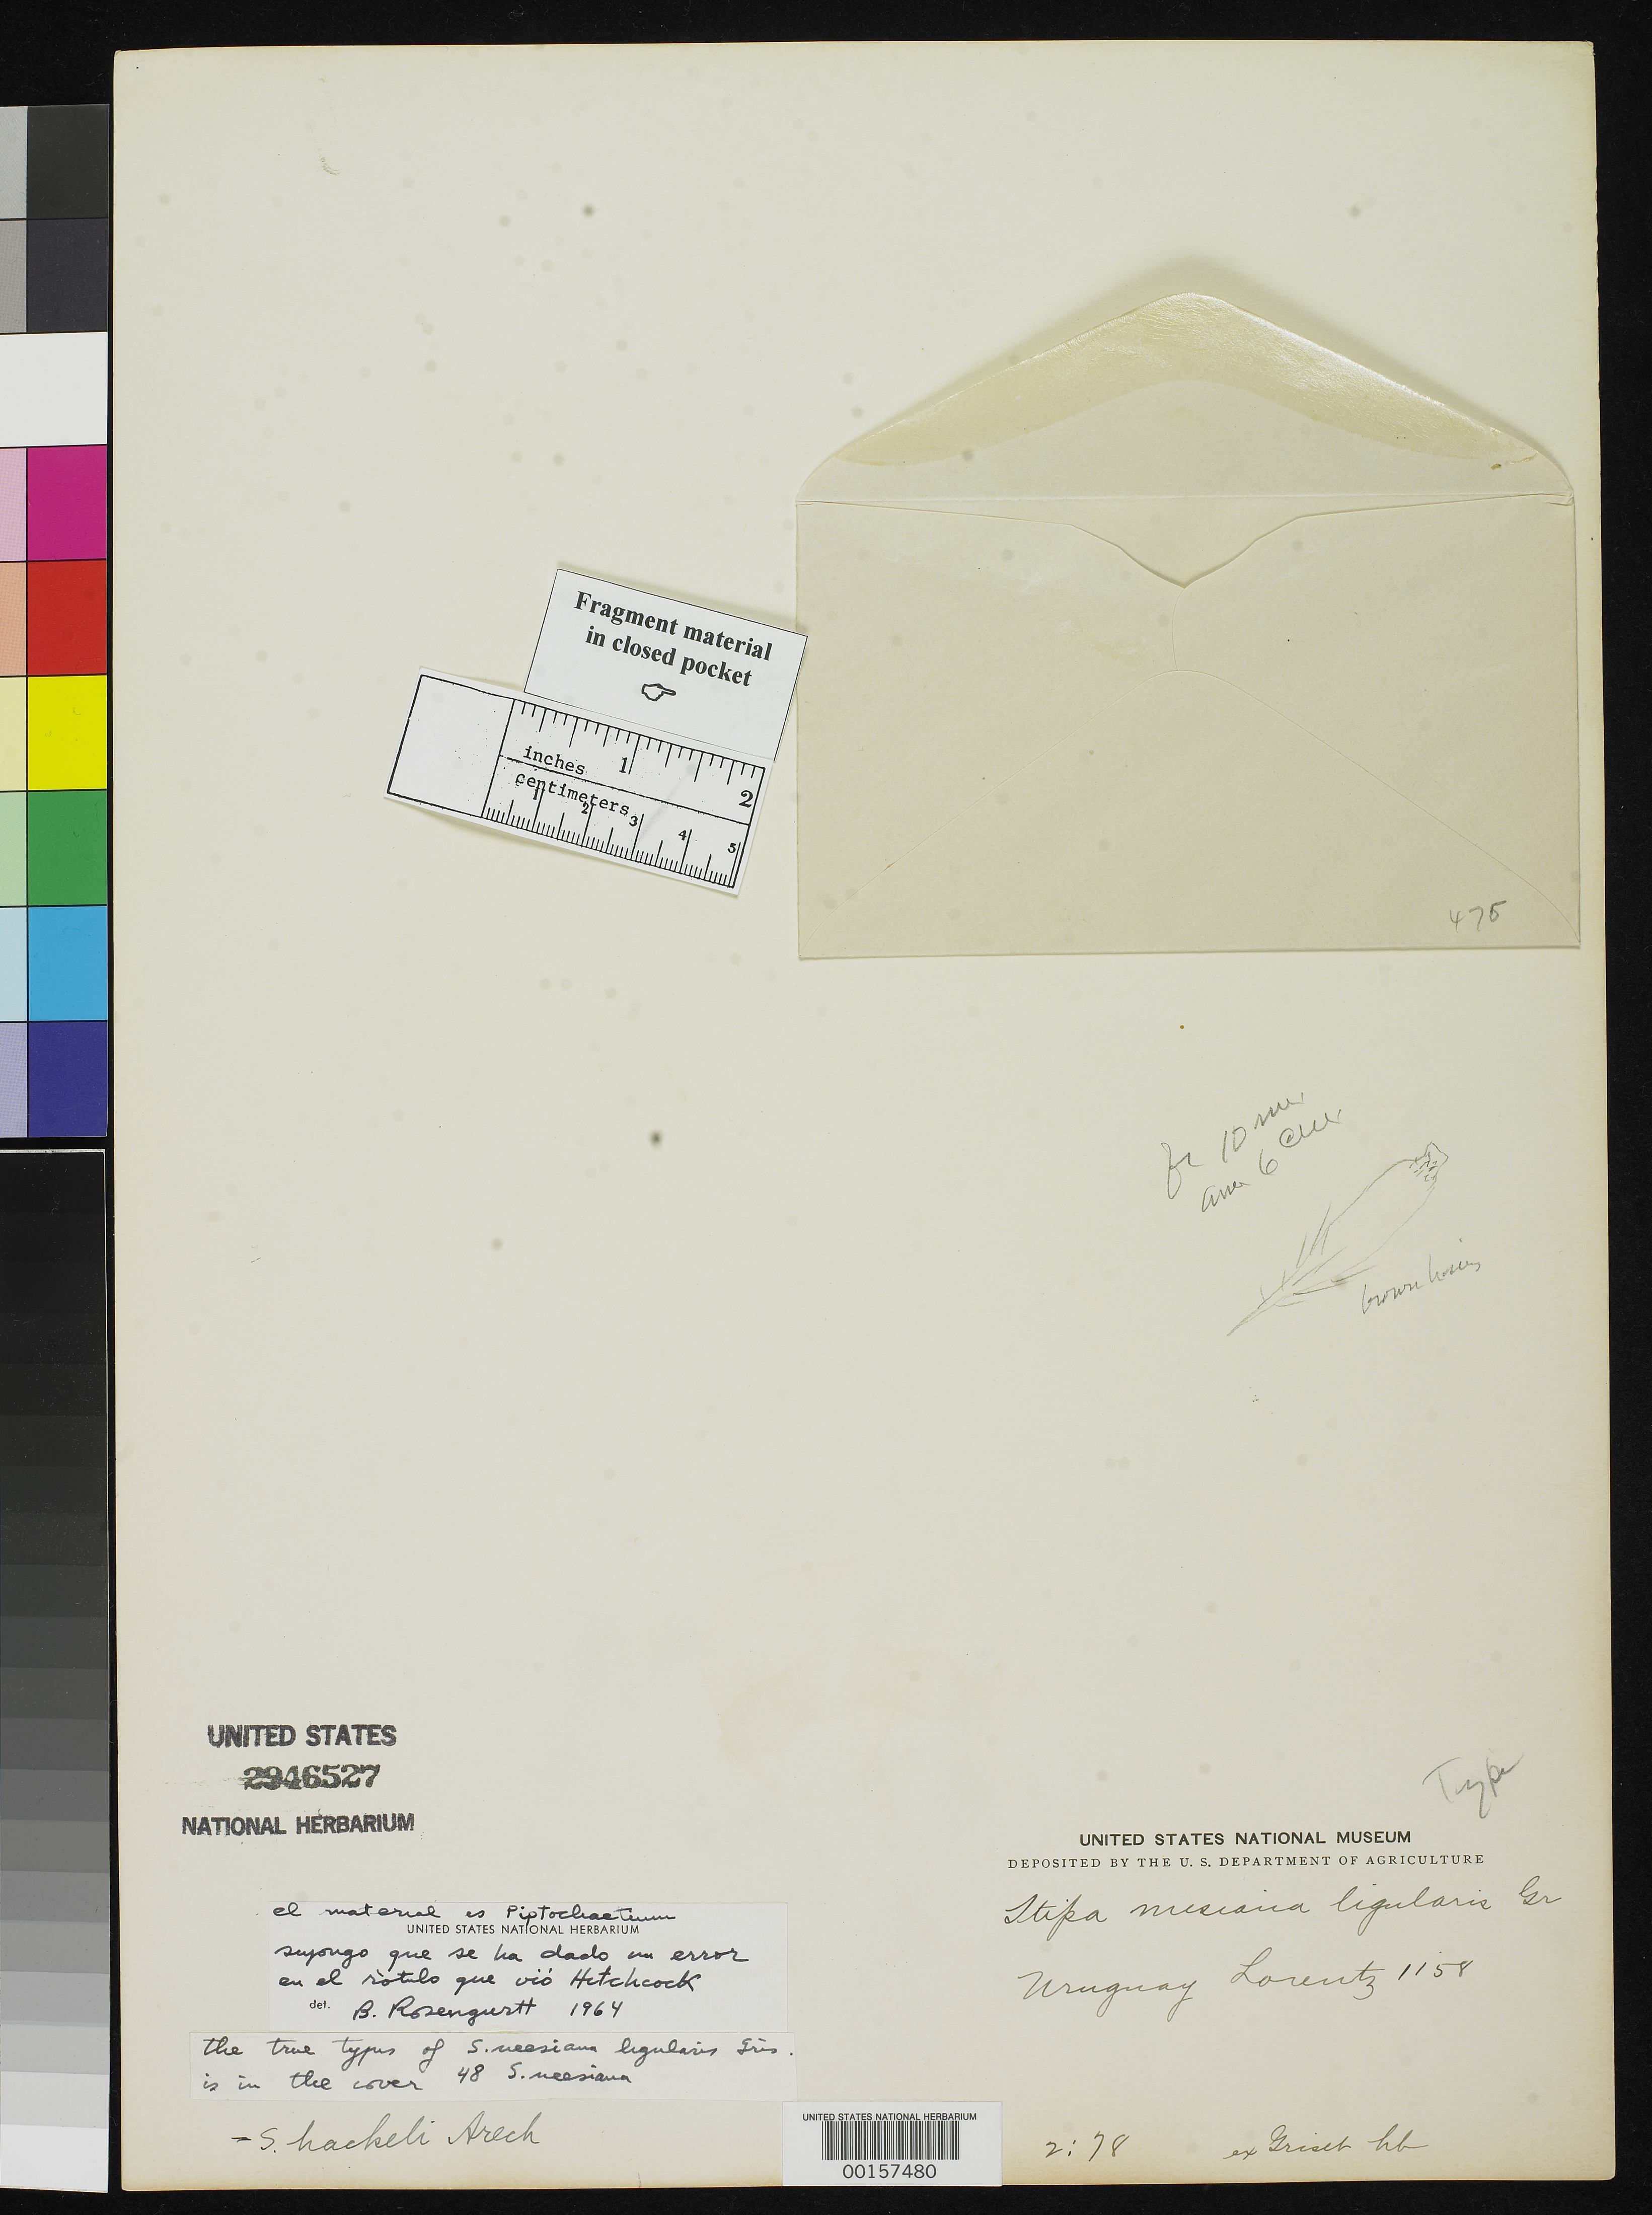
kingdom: Plantae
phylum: Tracheophyta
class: Liliopsida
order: Poales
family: Poaceae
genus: Stipa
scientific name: Stipa neesiana var. ligularis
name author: Griseb.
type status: Type Collection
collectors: P. G. Lorentz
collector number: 1158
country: Argentina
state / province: Entre Ríos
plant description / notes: Fragmentary material of type specimen ex herb. Grisebach. Contains infl. fragment.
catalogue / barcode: US 2946527